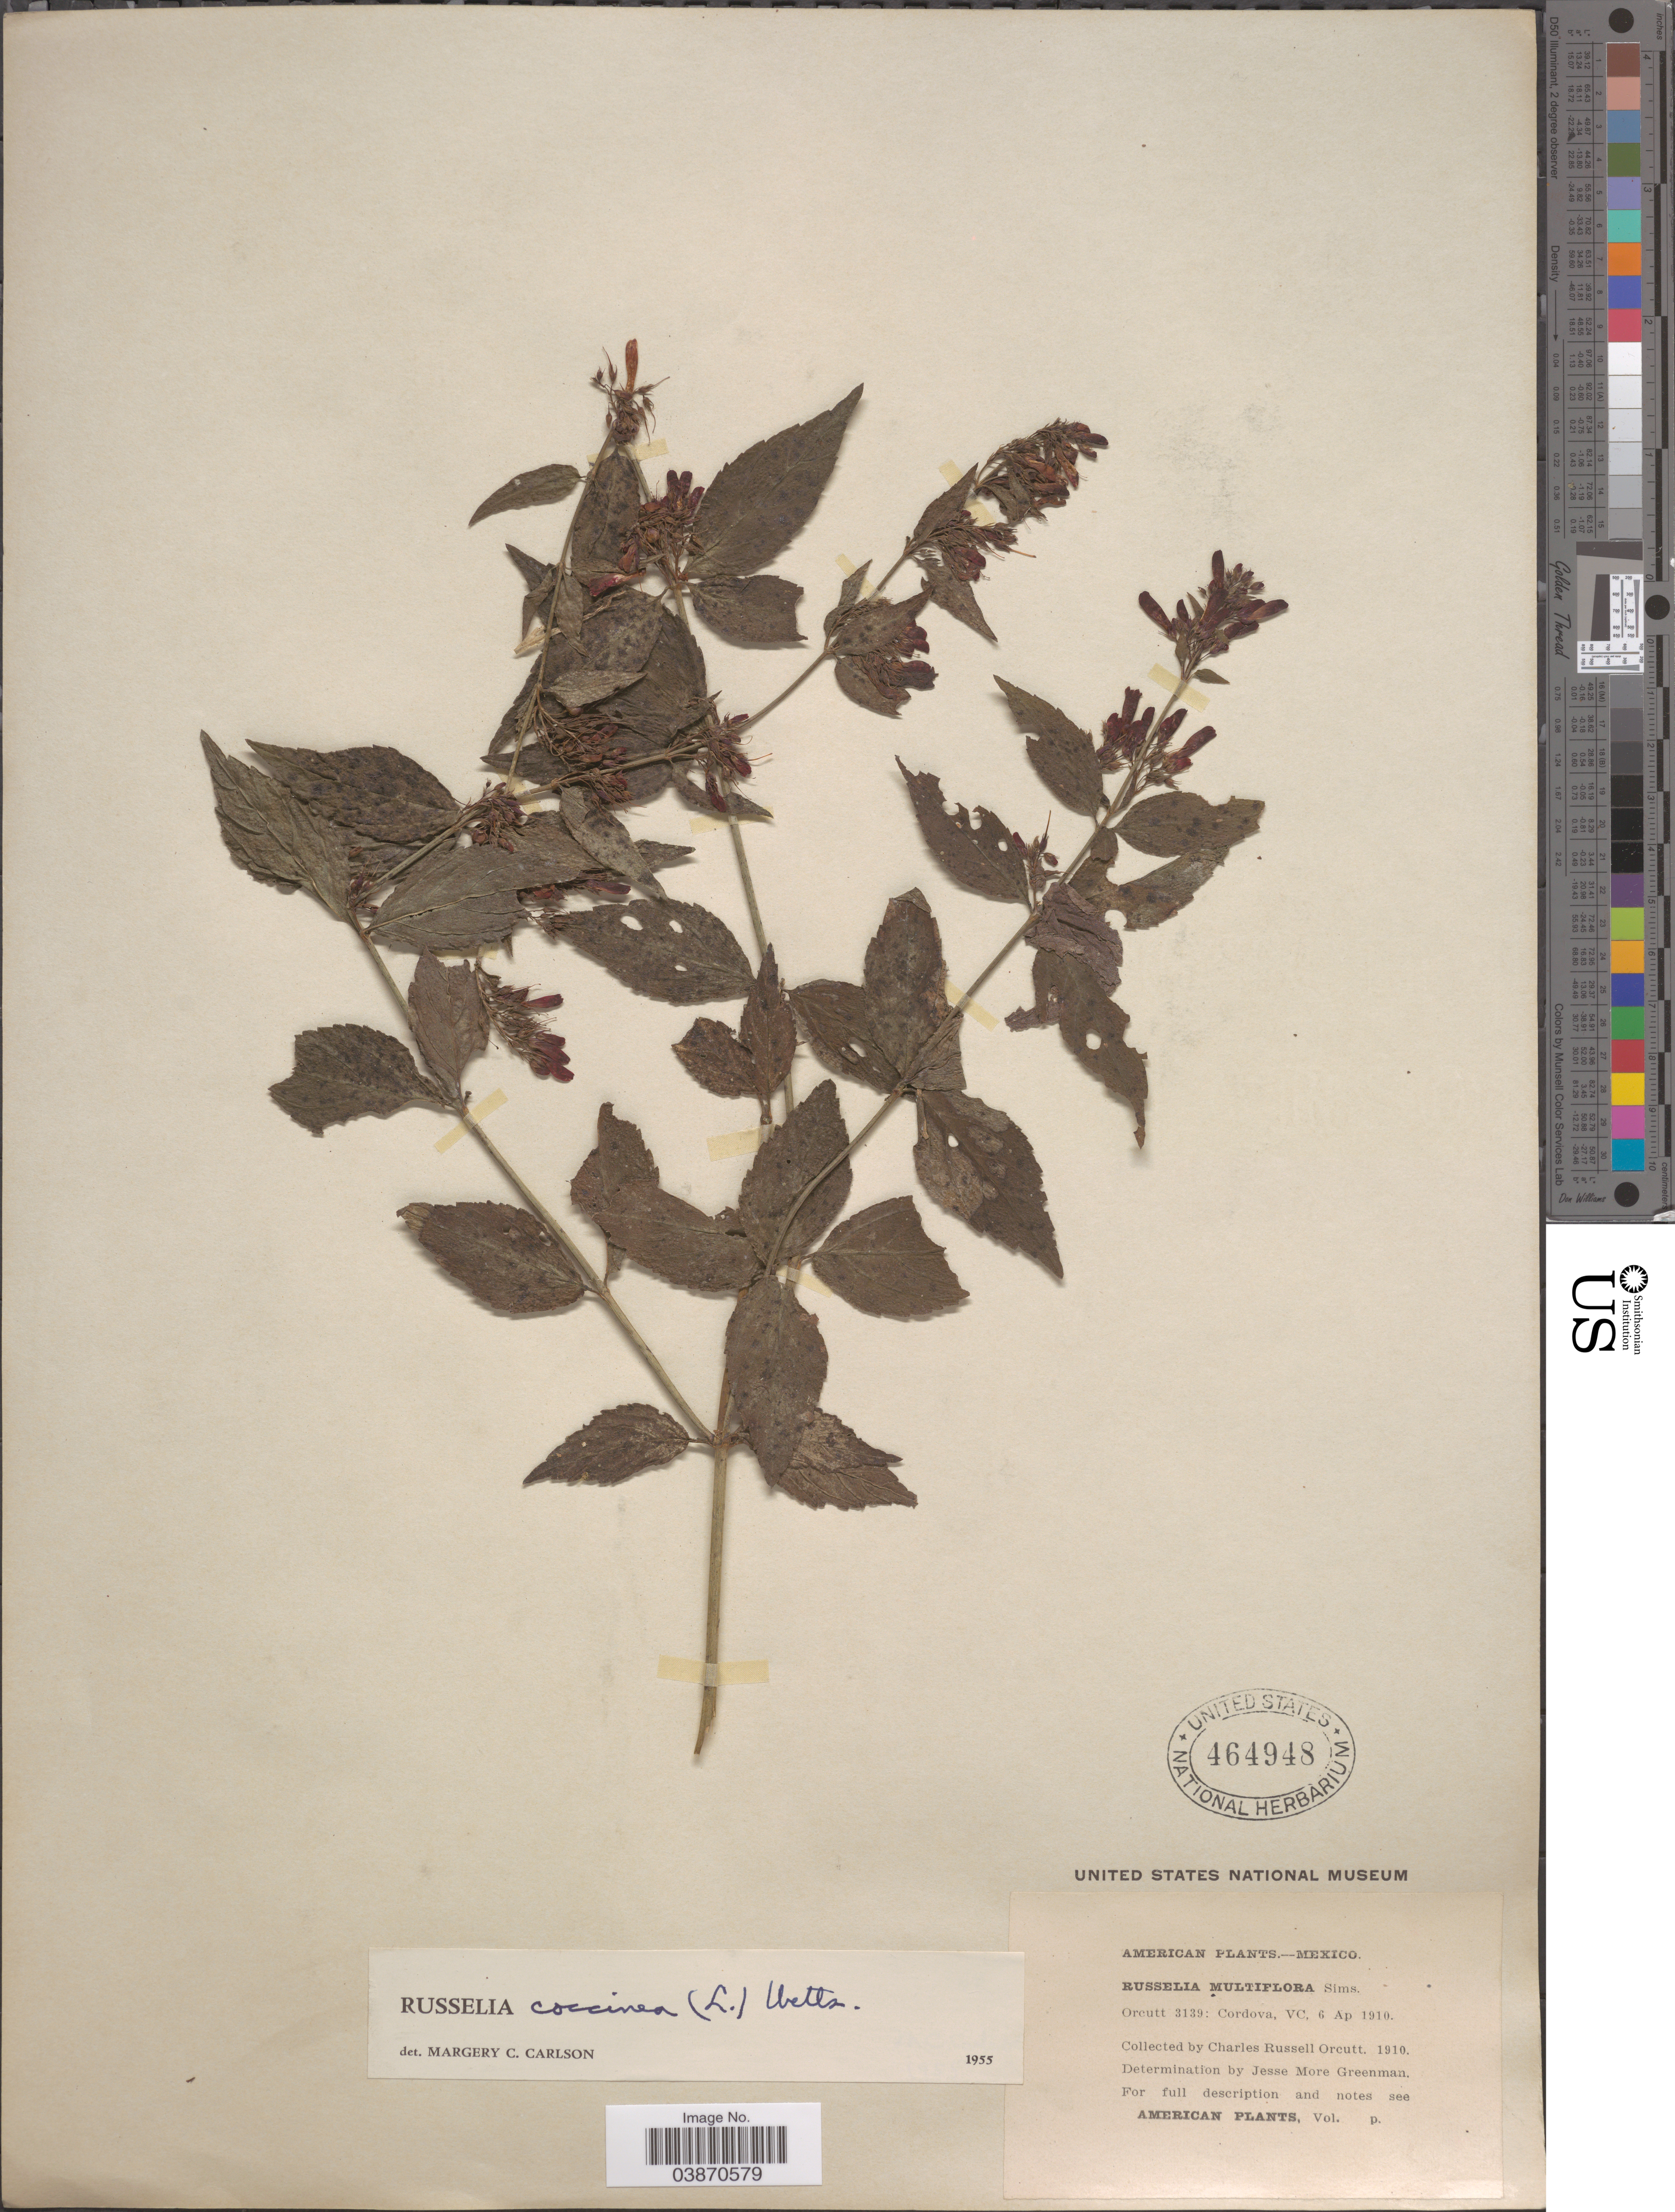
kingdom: Plantae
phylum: Tracheophyta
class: Magnoliopsida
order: Lamiales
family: Plantaginaceae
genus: Russelia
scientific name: Russelia coccinea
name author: (L.) Wettst.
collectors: C. R. Orcutt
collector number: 3139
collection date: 1910-04-06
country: Mexico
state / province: Veracruz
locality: Cordova, VC.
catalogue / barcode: US 464948